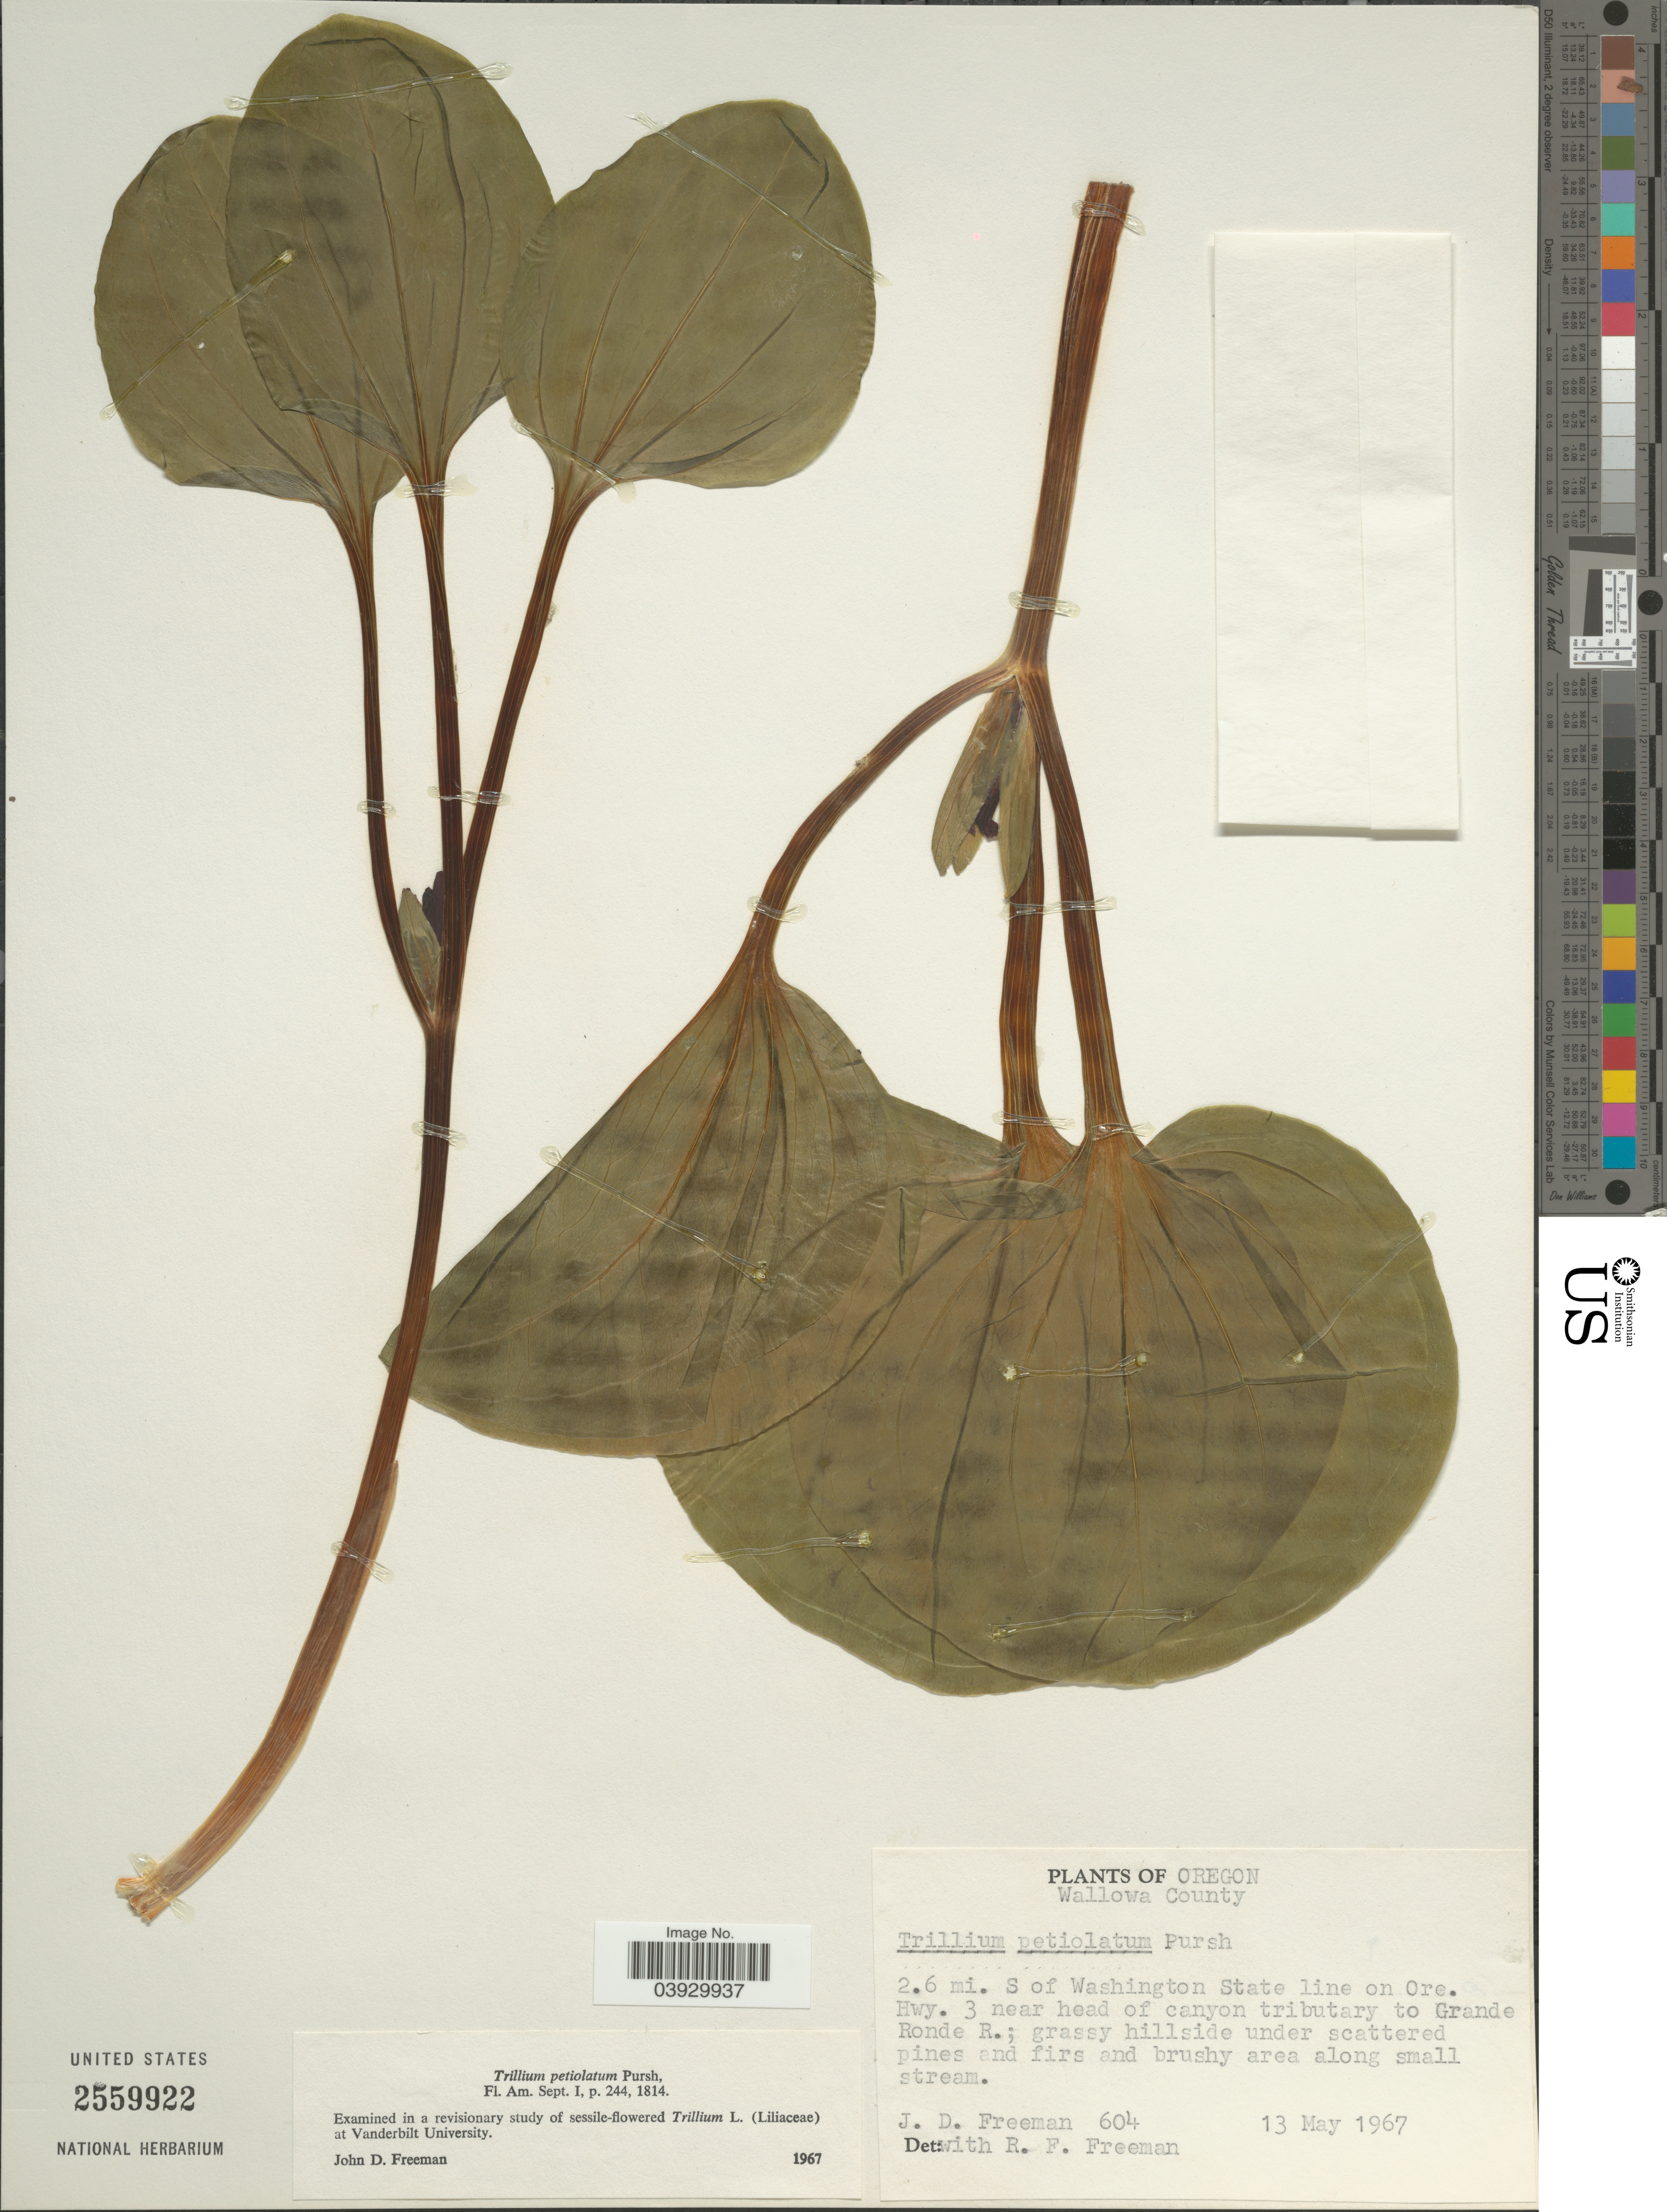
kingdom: Plantae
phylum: Tracheophyta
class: Liliopsida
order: Liliales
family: Melanthiaceae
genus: Trillium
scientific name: Trillium petiolatum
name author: Pursh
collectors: J. Freeman & R. Freeman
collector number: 604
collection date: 1967-05-13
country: United States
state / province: Oregon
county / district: Wallowa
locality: Wallowa County. 2.6 mi. S of Washington State line on Ore. Hwy. 3 near head of canyon tributary to Grande Ronde R.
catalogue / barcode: US 2559922